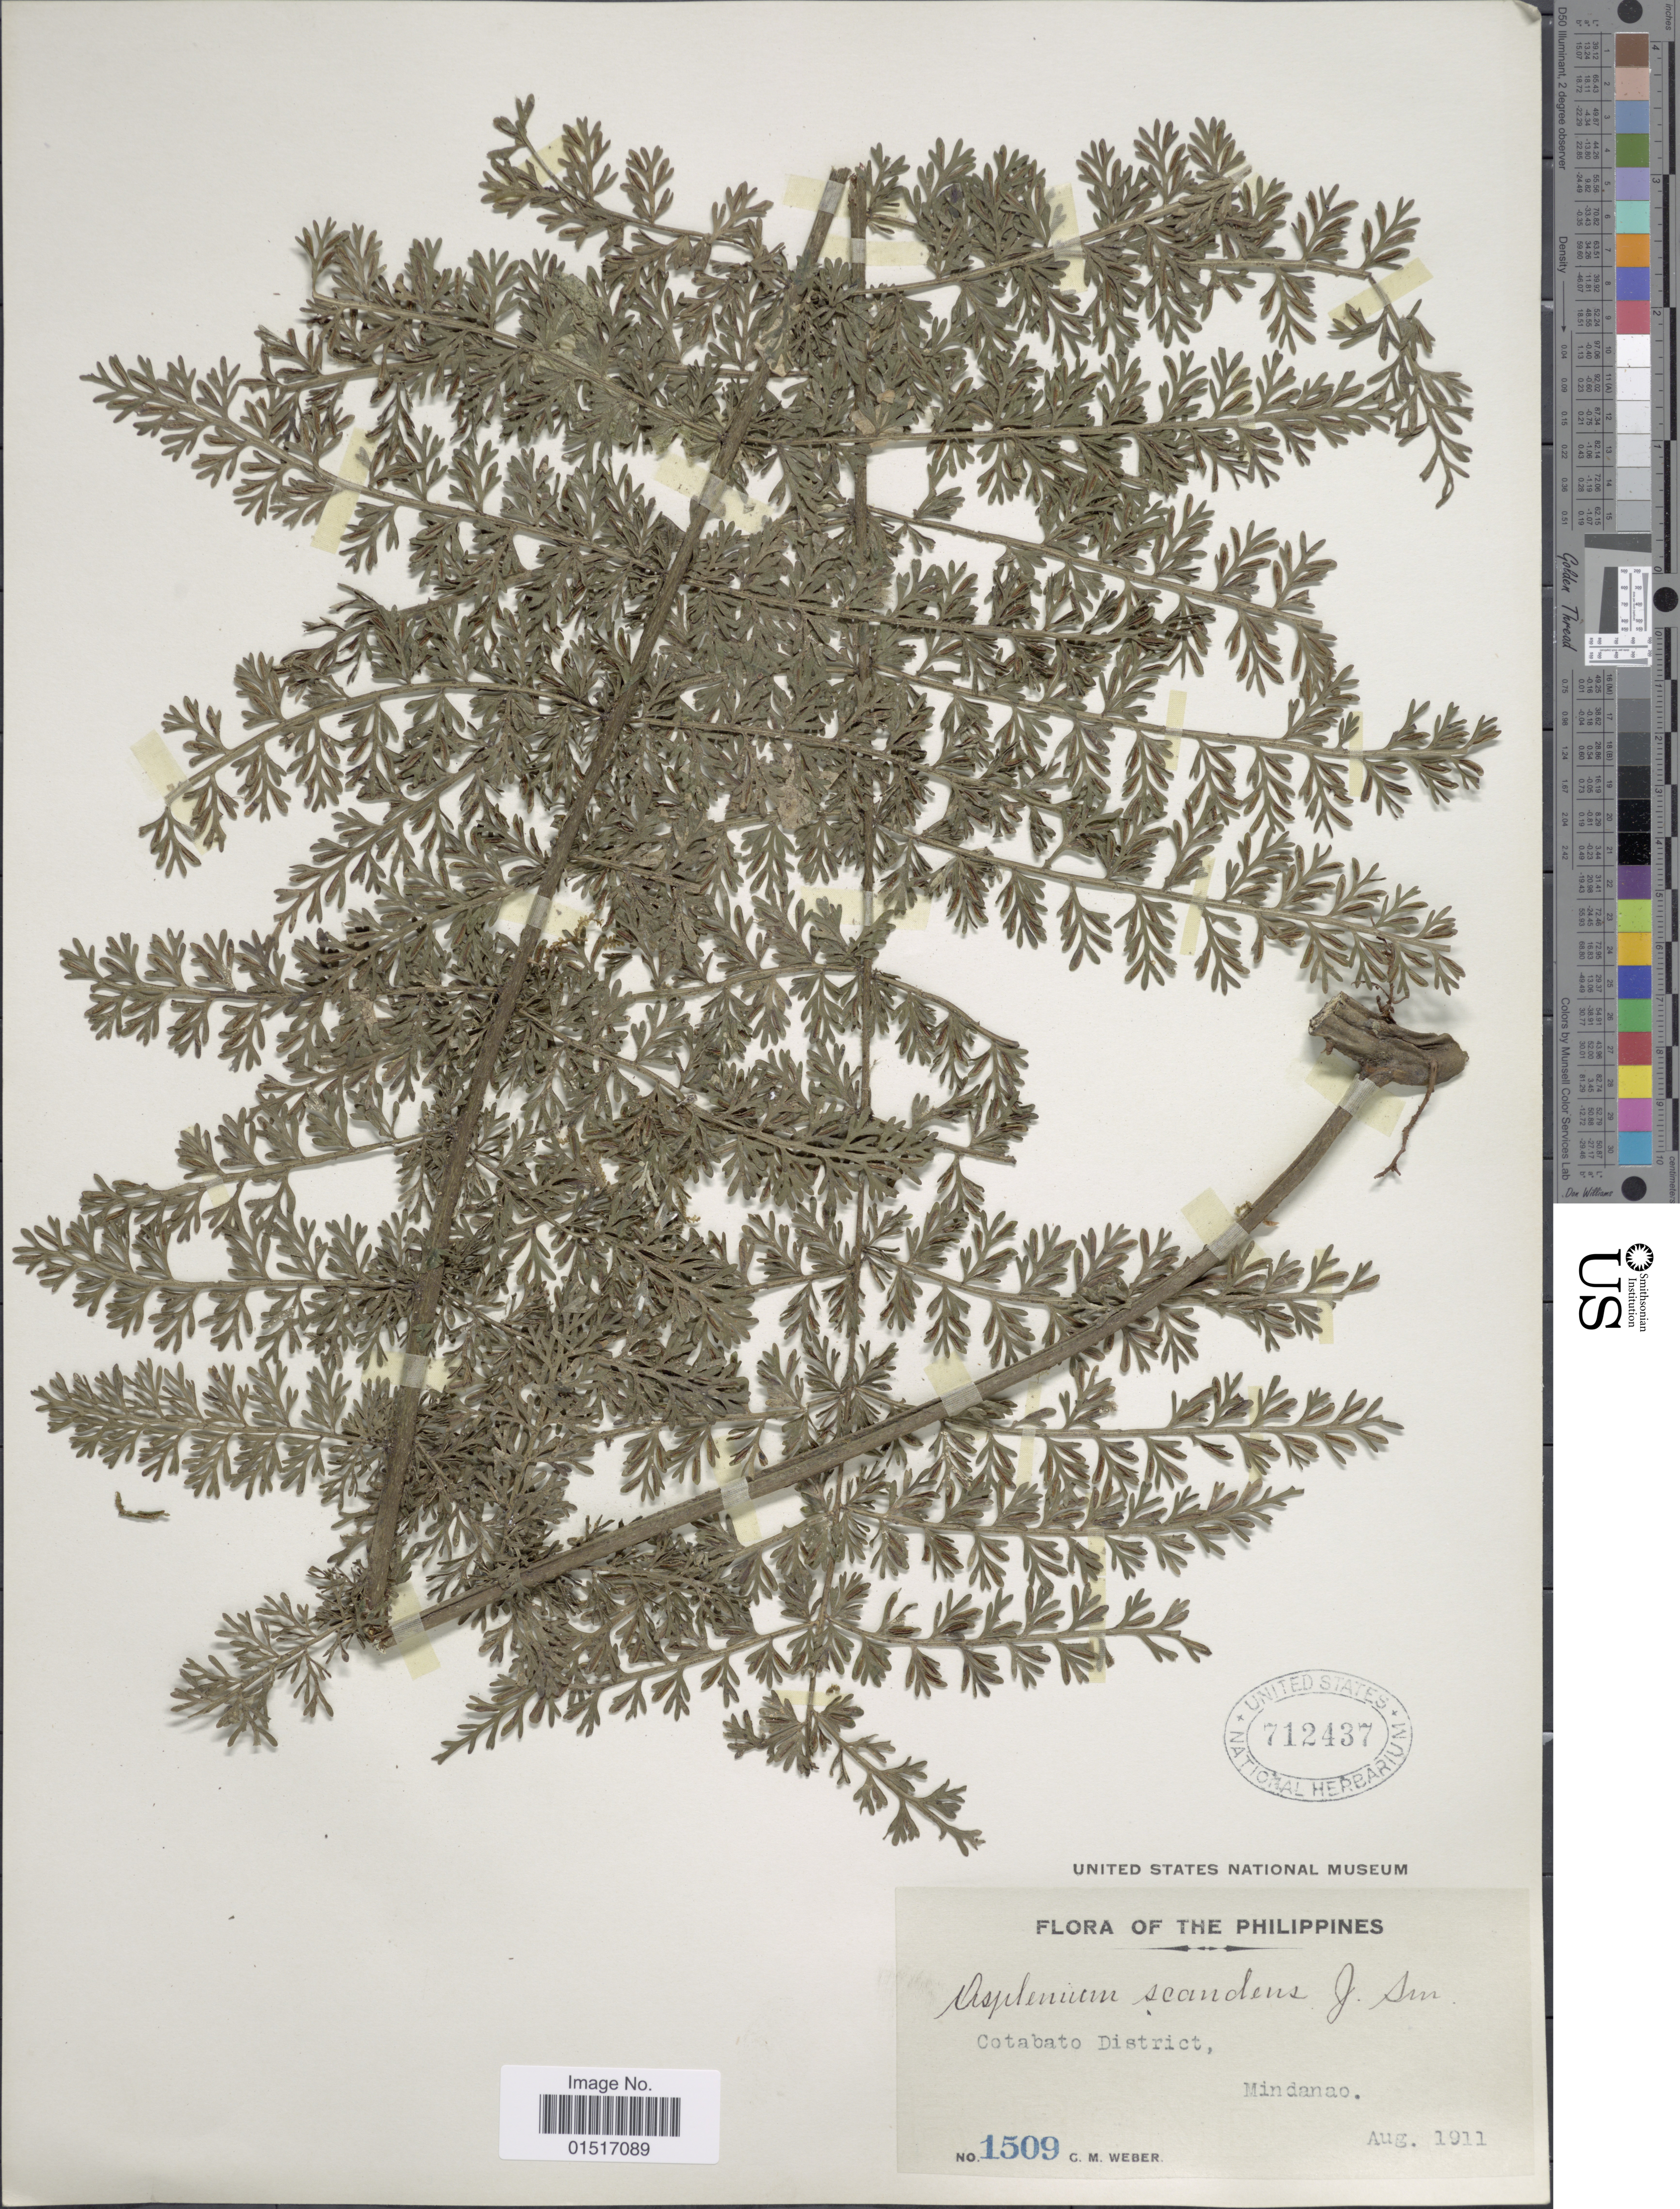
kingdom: Plantae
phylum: Tracheophyta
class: Polypodiopsida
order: Polypodiales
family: Aspleniaceae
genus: Asplenium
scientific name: Asplenium scandens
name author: J. Sm. ex Mett.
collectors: C. M. Weber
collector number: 2509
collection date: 1911-08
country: Philippines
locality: Cotabato District, Mindanao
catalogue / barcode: US 712437